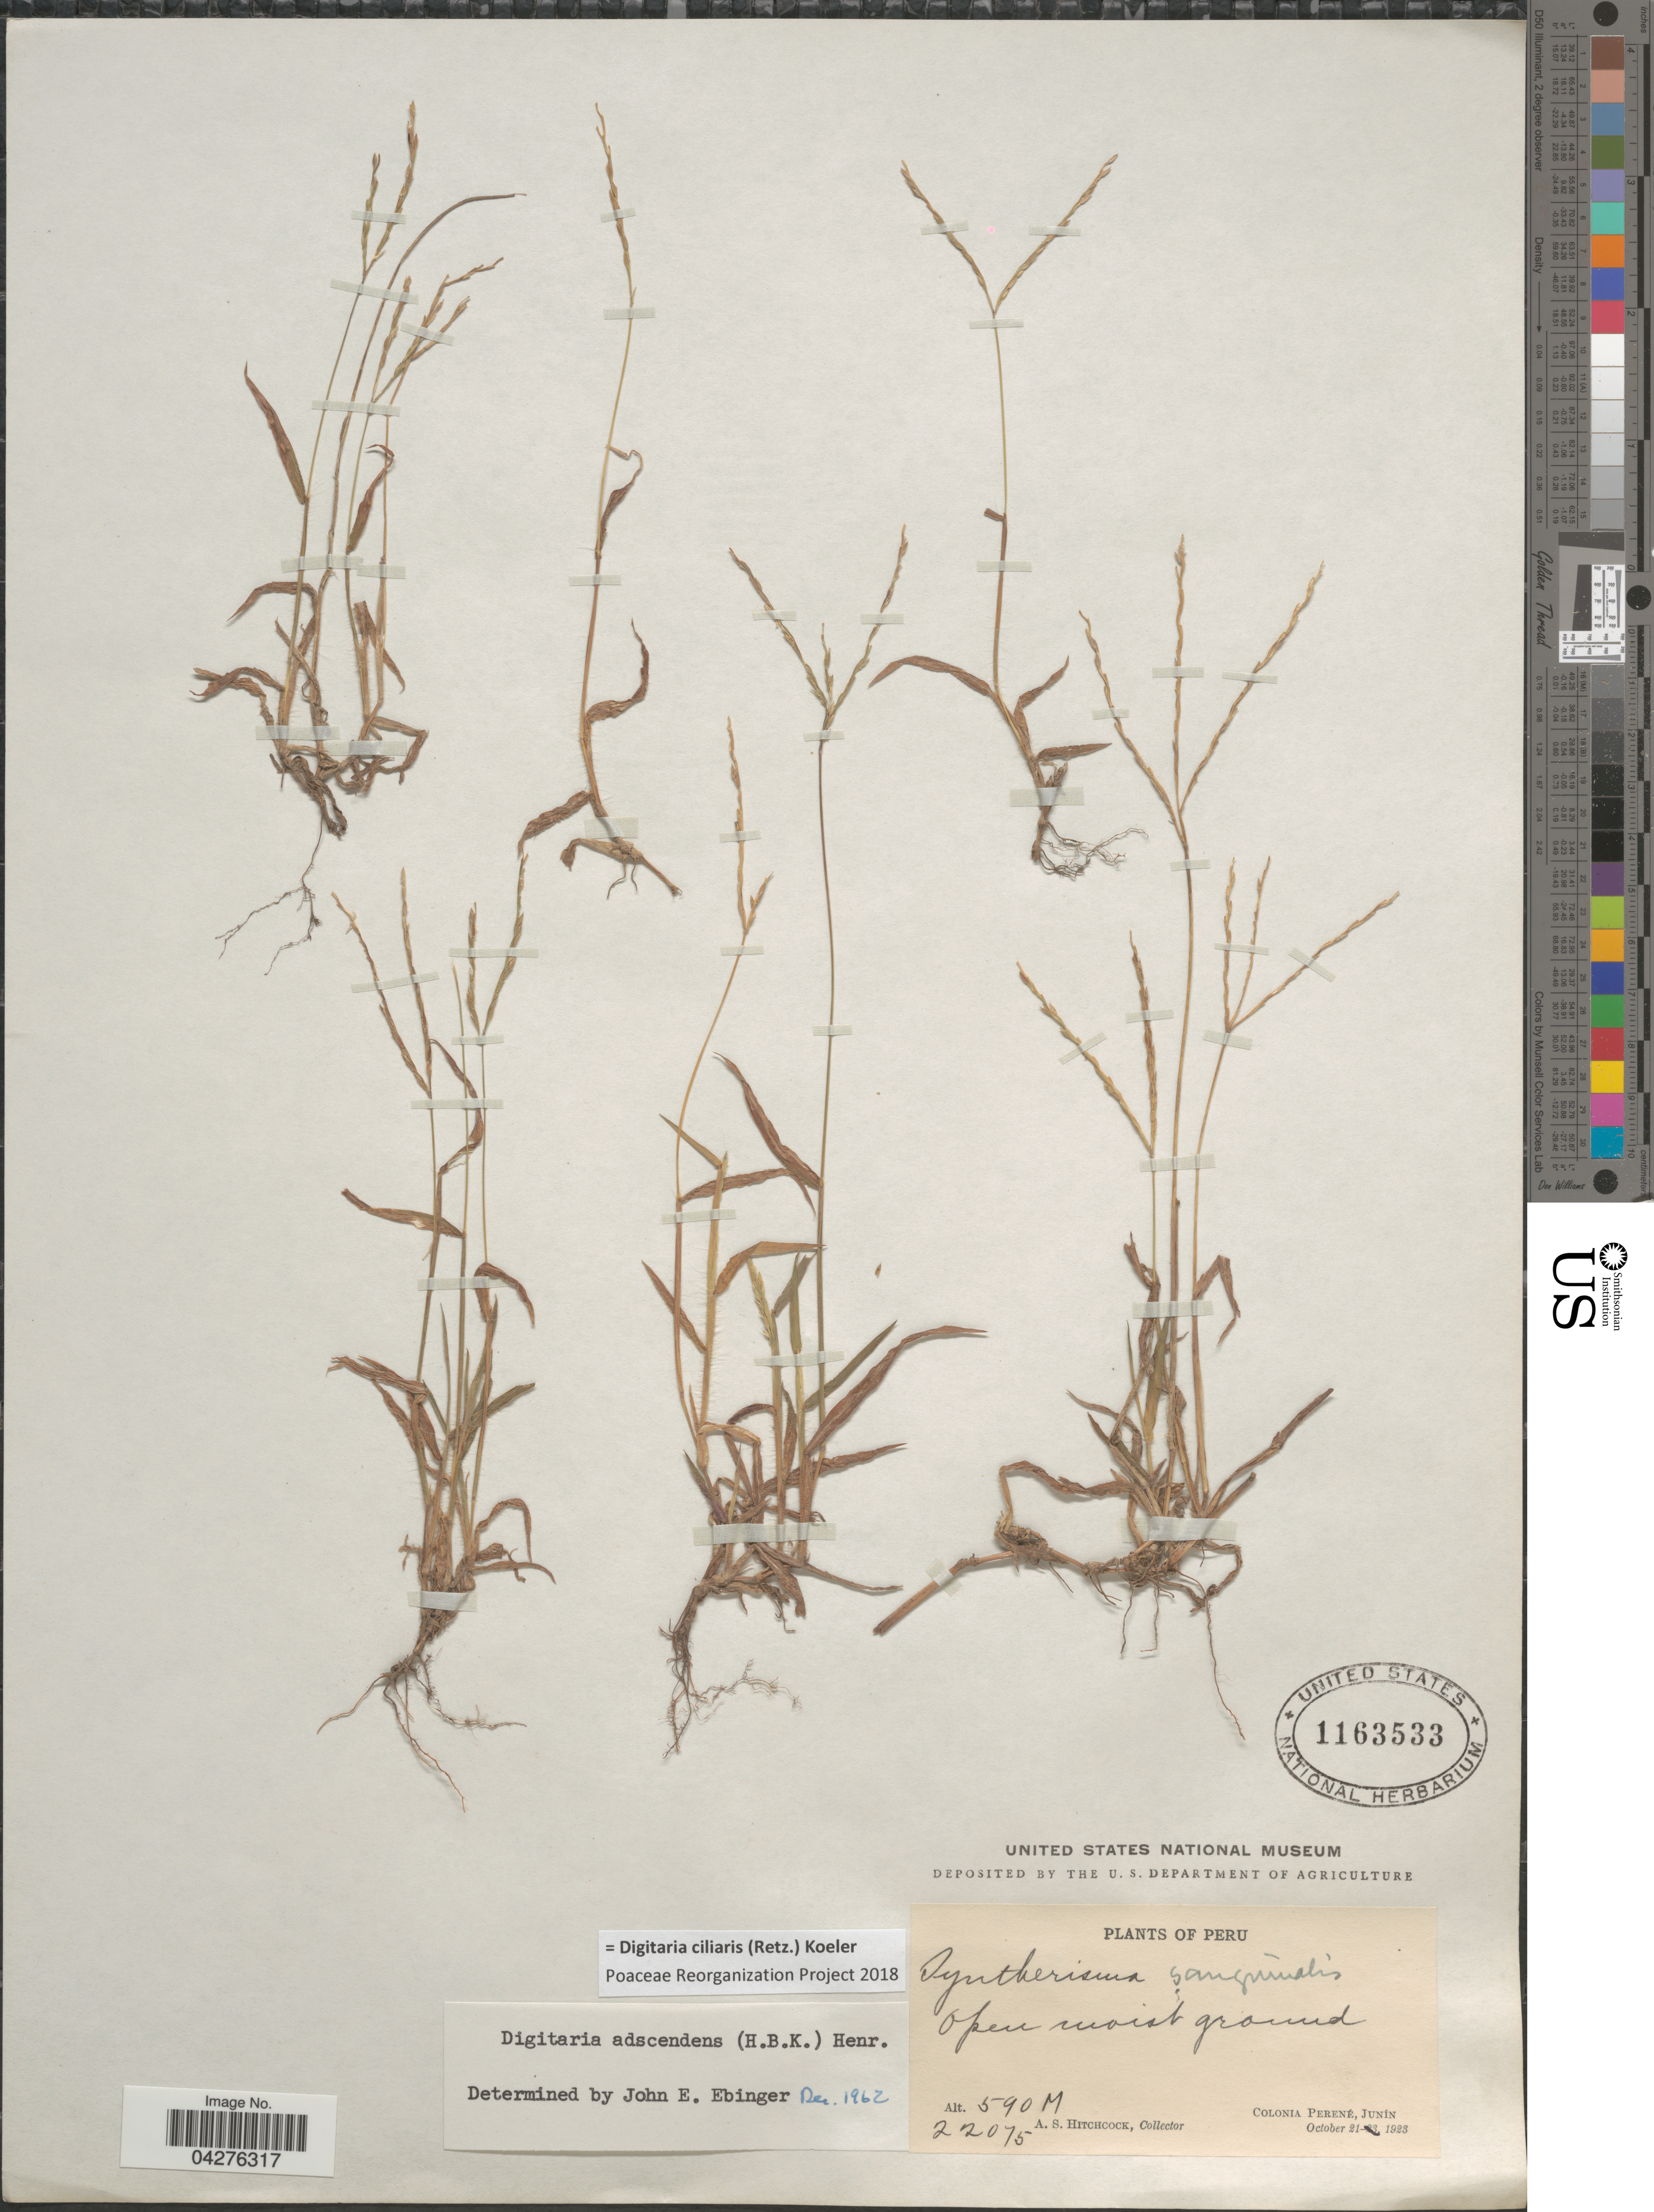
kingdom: Plantae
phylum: Tracheophyta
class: Liliopsida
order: Poales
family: Poaceae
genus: Digitaria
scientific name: Digitaria ciliaris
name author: (Retz.) Koeler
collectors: A. S. Hitchcock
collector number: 22075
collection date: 1923-10-21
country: Peru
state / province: Junín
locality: Colonia Perené.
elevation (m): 590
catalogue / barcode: US 1163533